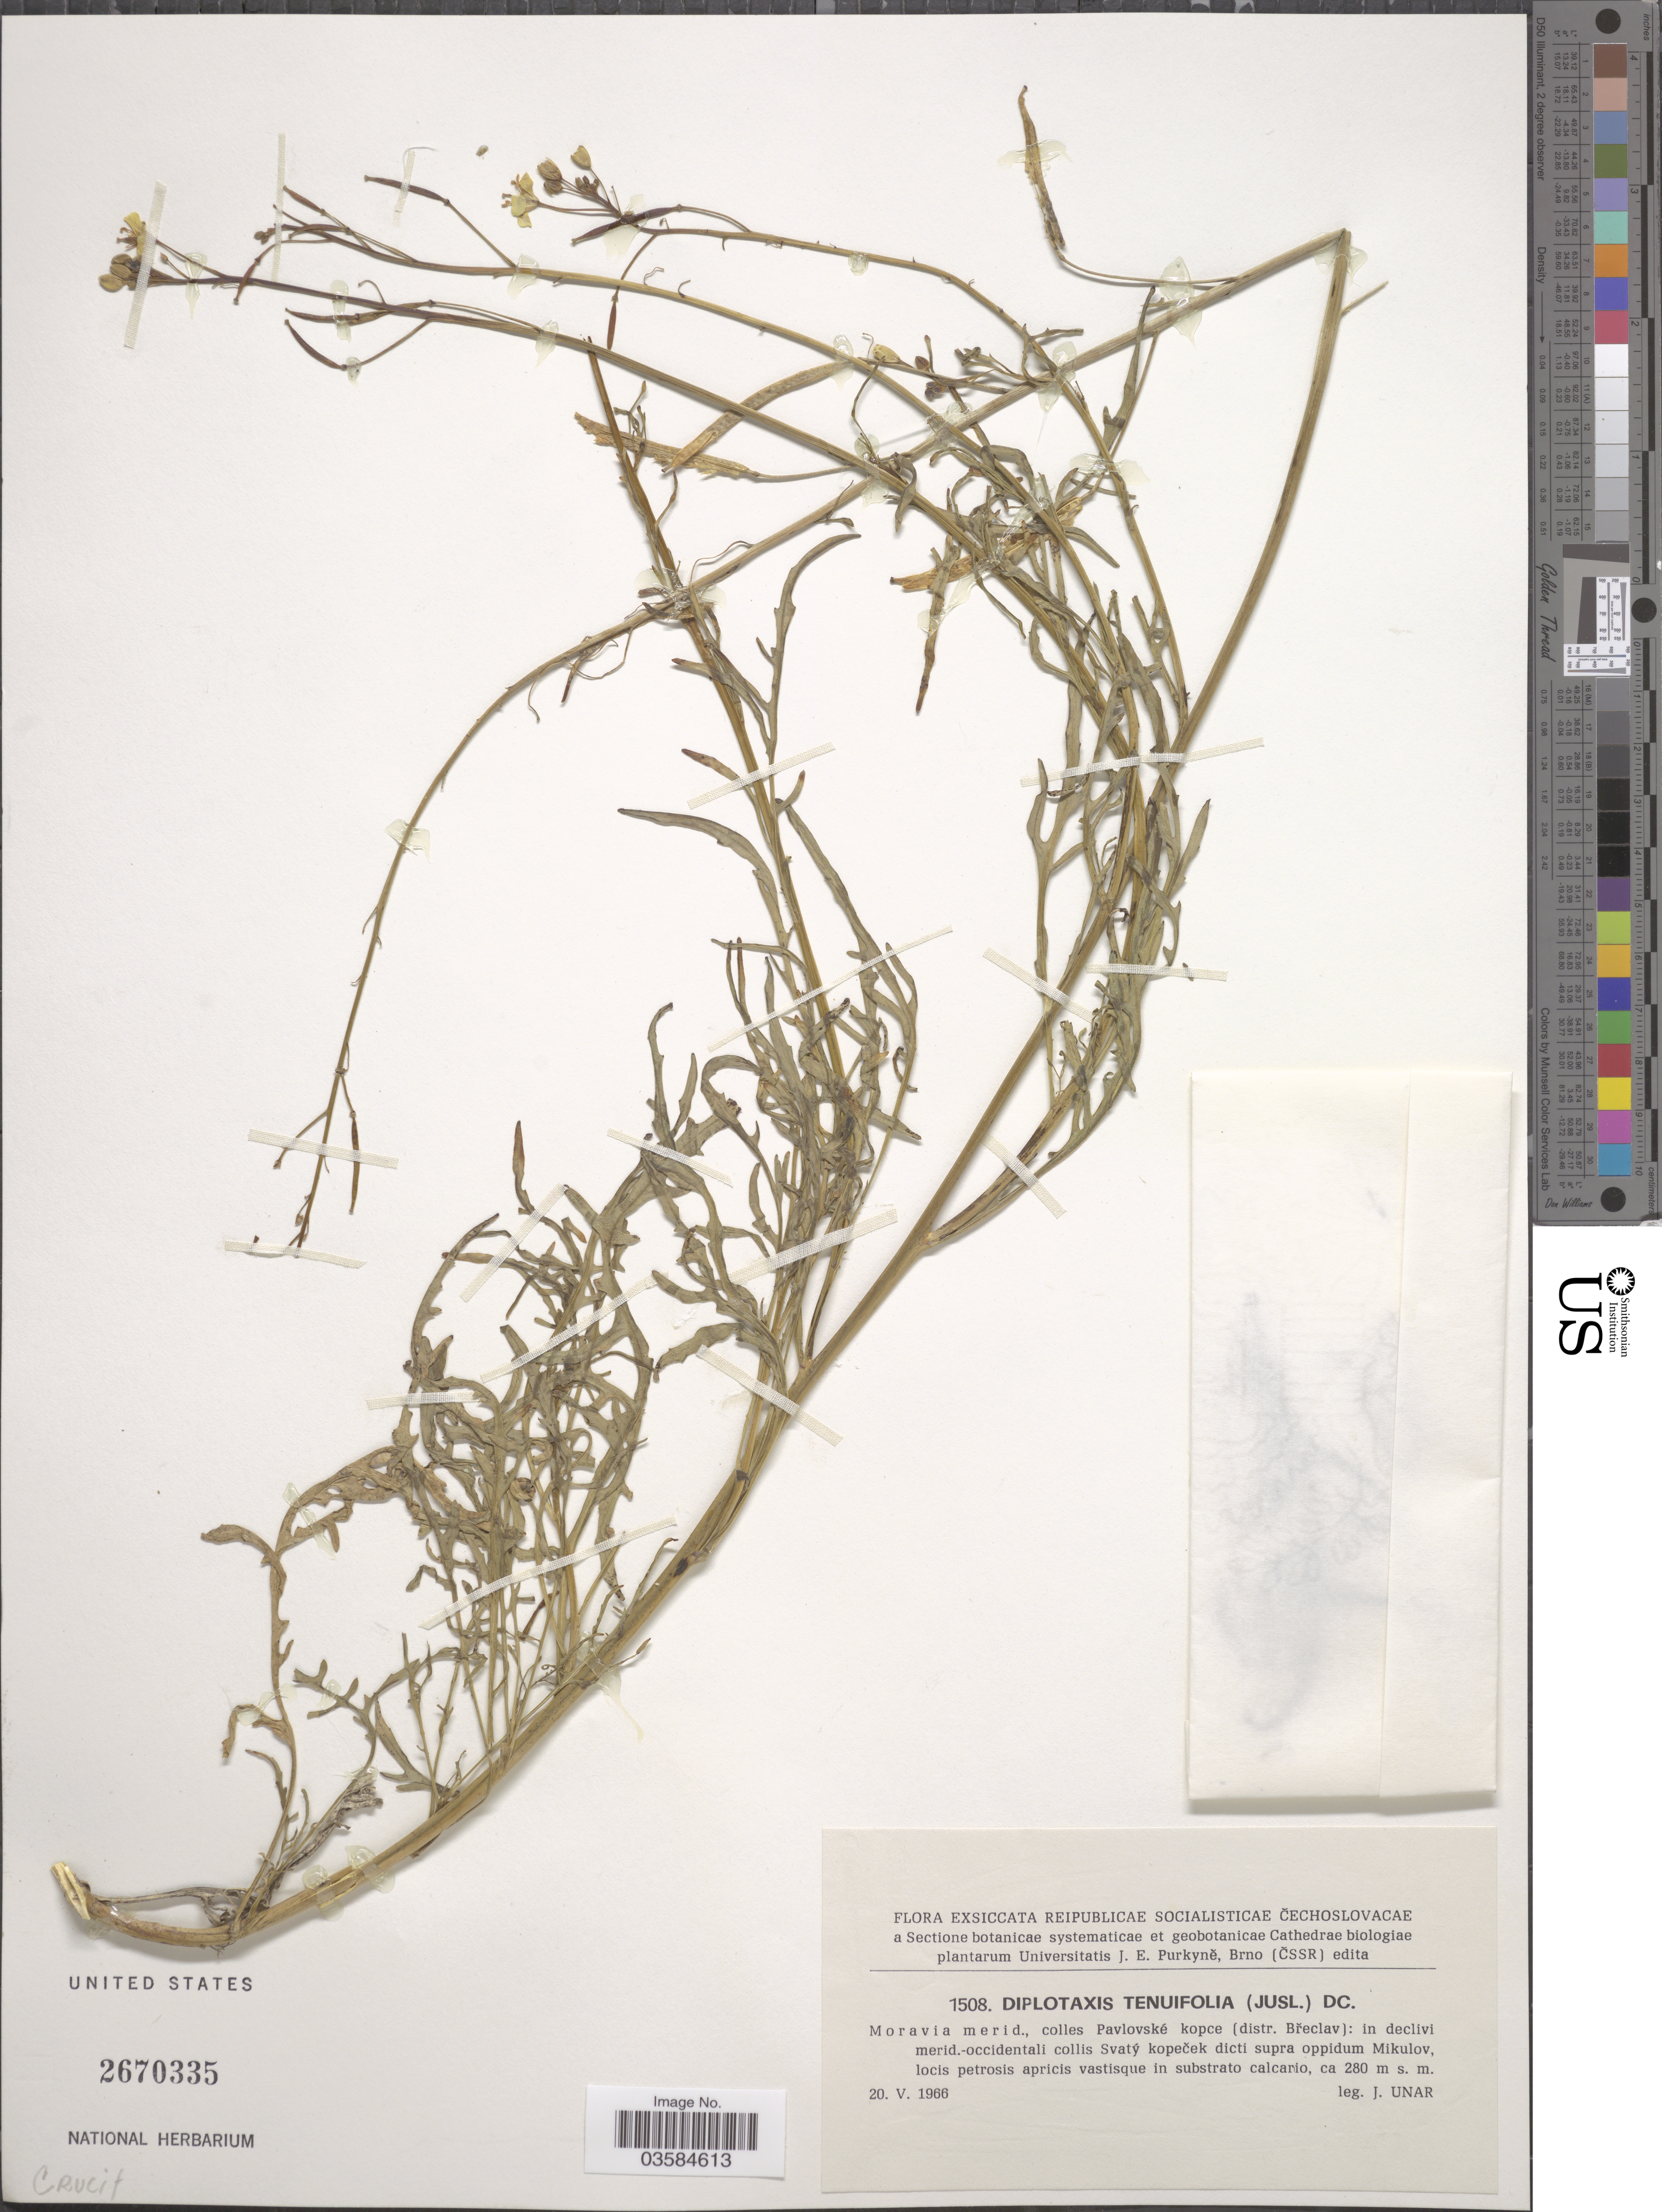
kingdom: Plantae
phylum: Tracheophyta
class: Magnoliopsida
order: Brassicales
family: Brassicaceae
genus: Diplotaxis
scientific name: Diplotaxis tenuifolia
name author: (L.) DC.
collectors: J. Unar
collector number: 1508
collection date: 1966-05-20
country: Czechia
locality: Reipublicae Socialisticae Čechoslovacae. Moravia merid., colles Pavlovské kopce (distr. Břeclav): in declivi merid.-occidentali collis Svatý kopeček dicti supra oppidum Mikulov, locis petrosis apricis vastisque in substrato calcario.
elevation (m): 280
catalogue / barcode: US 2670335